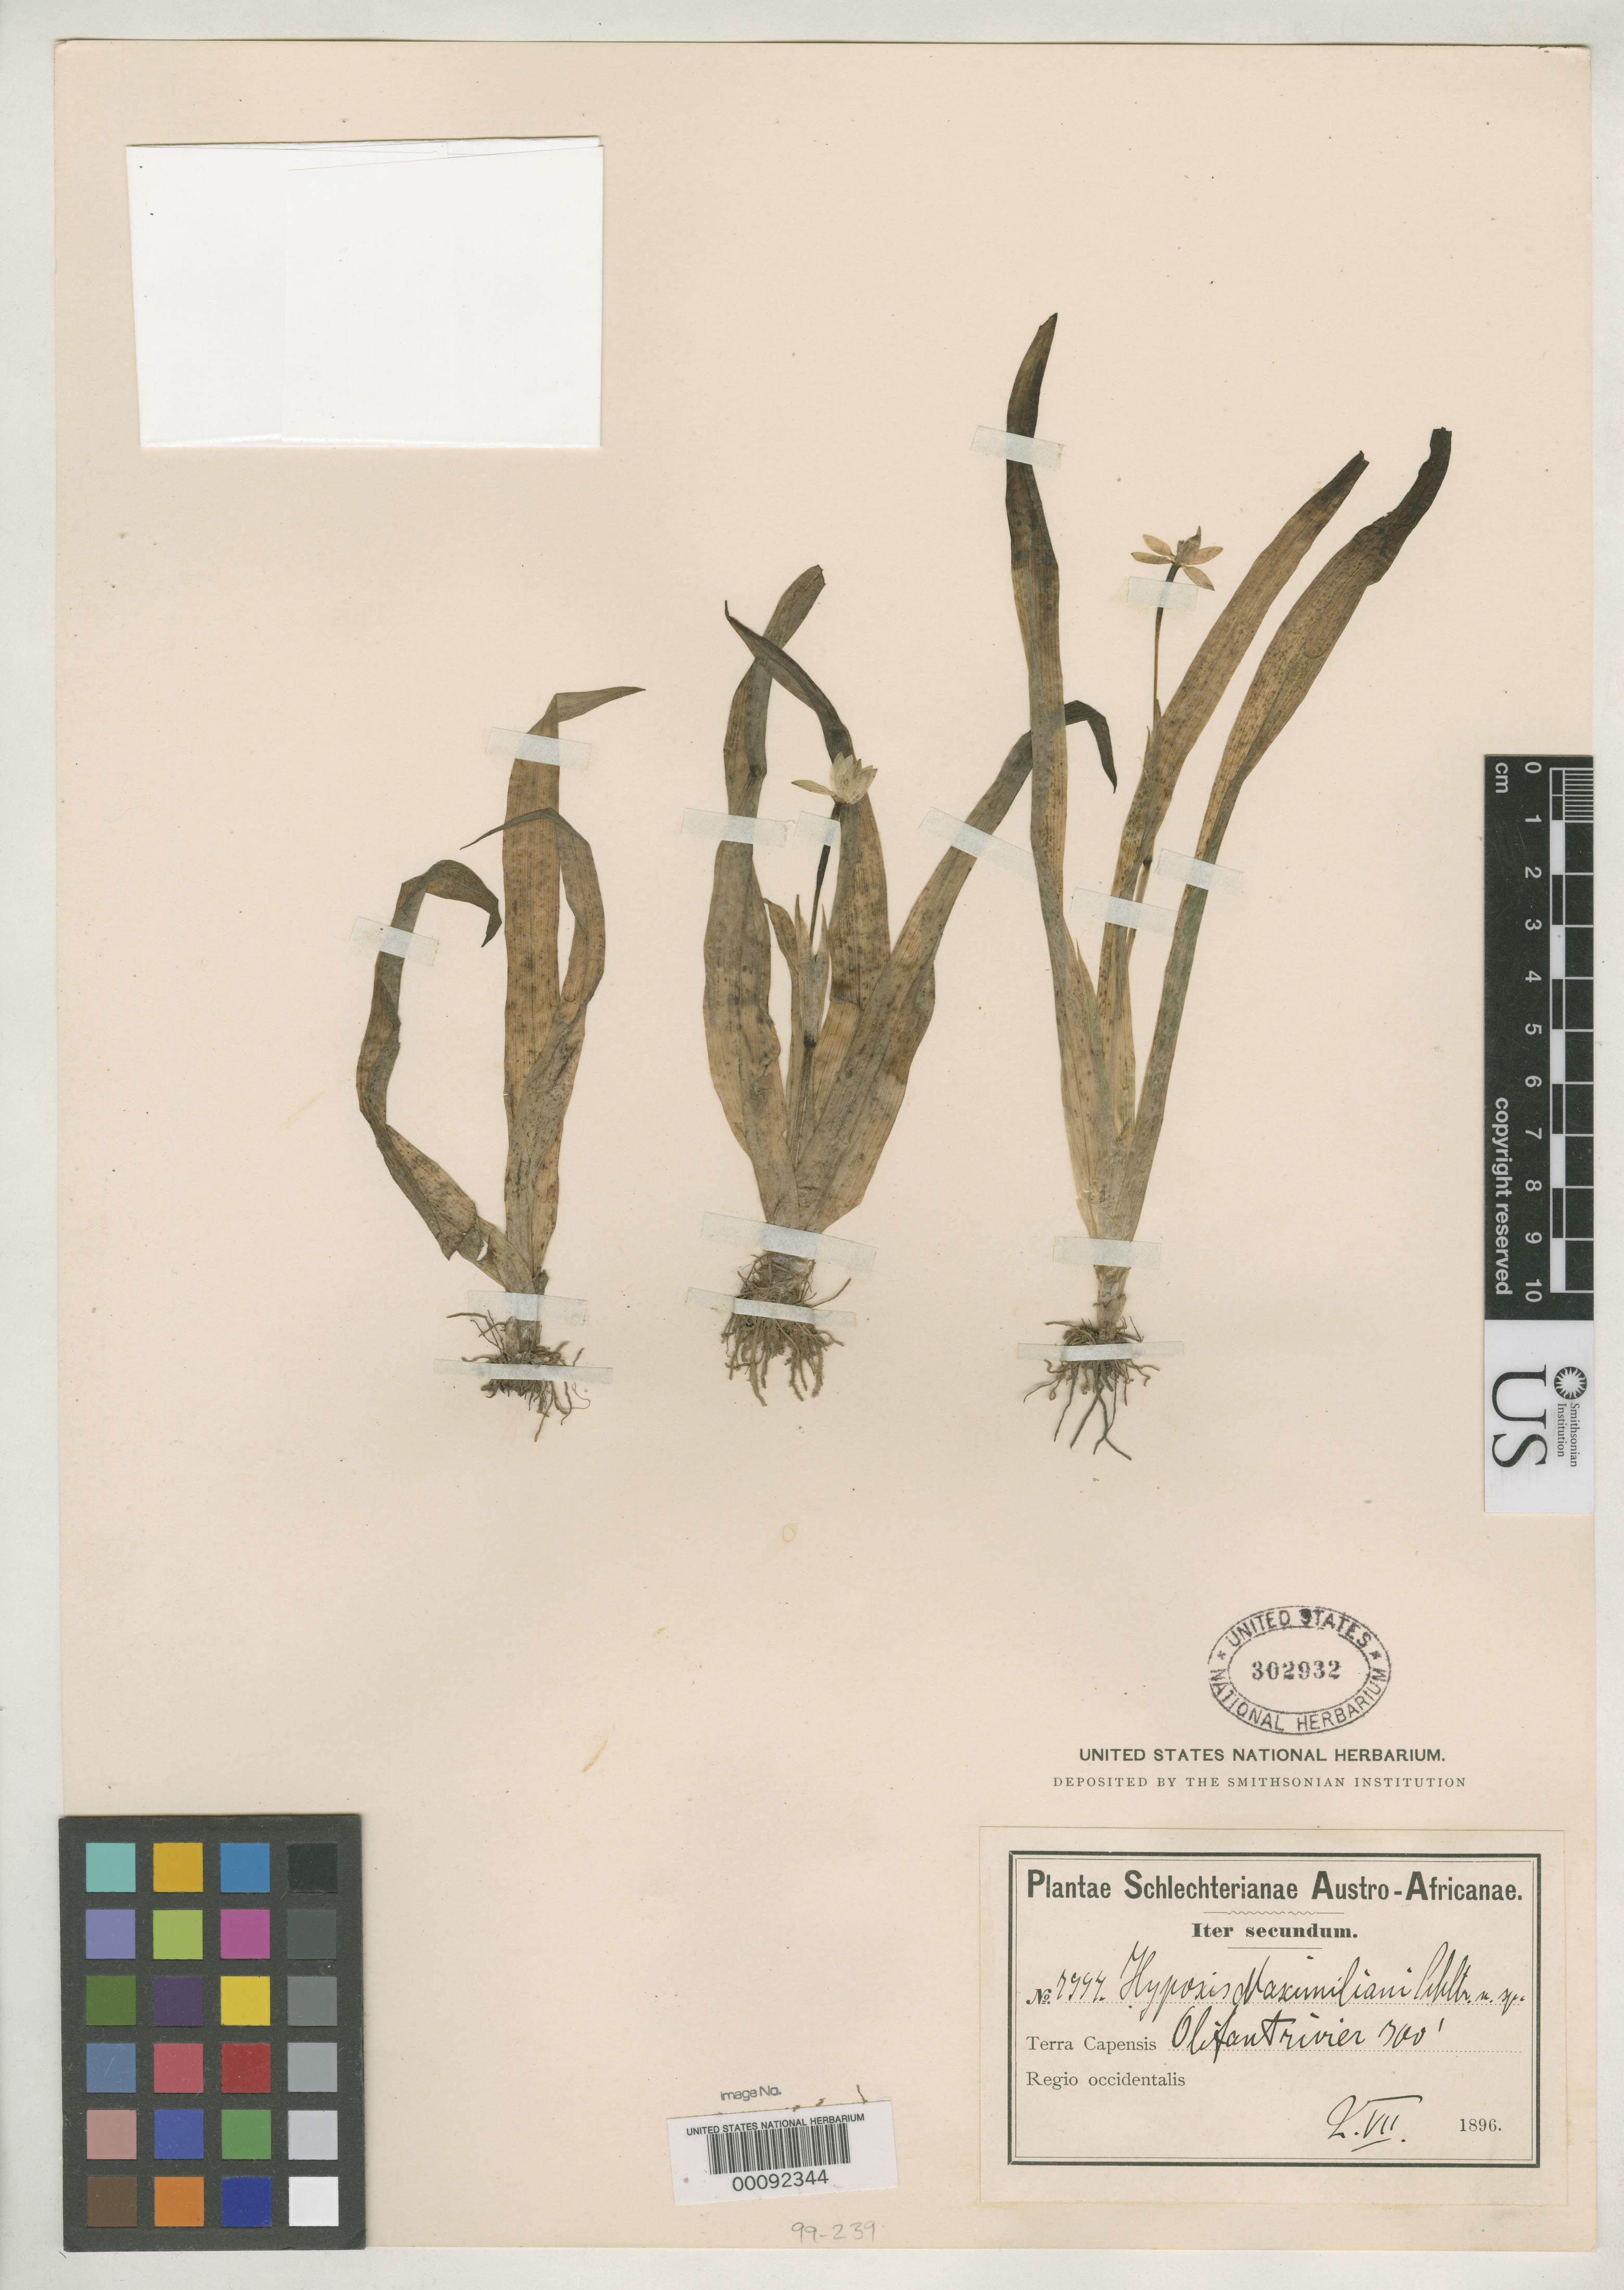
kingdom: Plantae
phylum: Tracheophyta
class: Liliopsida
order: Asparagales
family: Hypoxidaceae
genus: Hypoxis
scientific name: Hypoxis maximiliani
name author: Schltr.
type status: Isotype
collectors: F. R. R. Schlechter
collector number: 7994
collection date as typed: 02 Jul 1896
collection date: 1896-07-02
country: South Africa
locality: Olifant River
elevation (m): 91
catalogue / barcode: US 302932